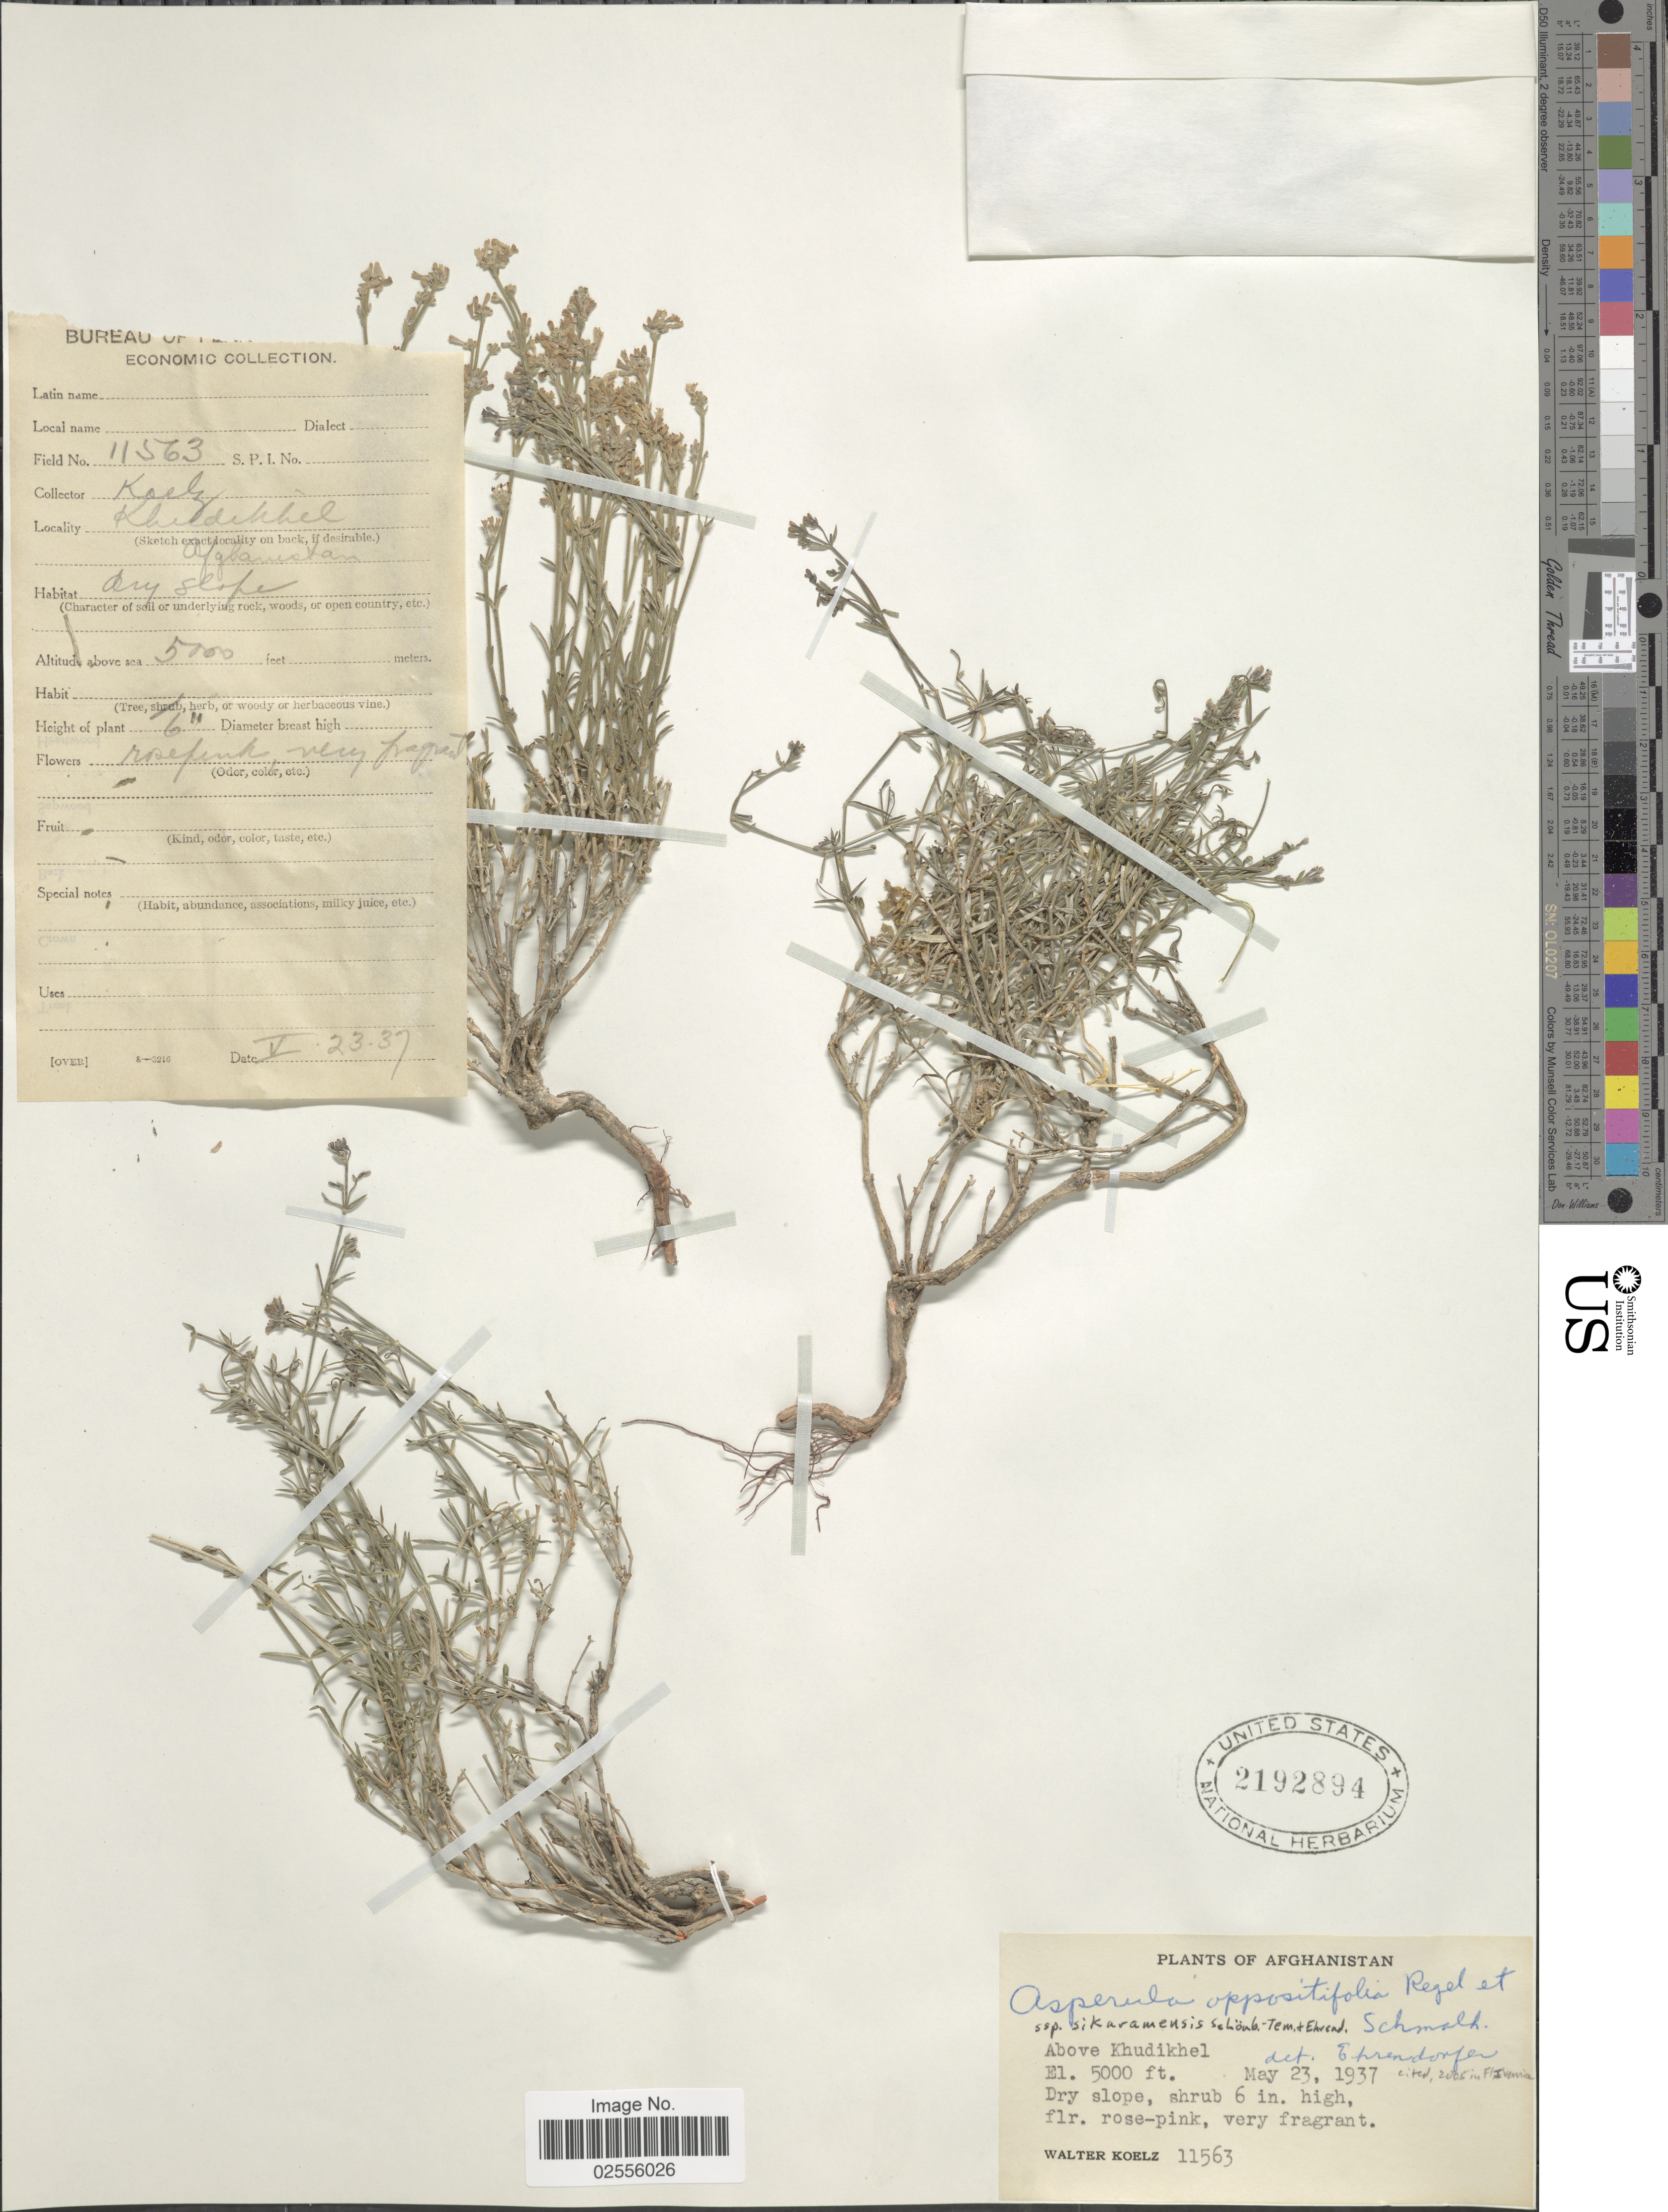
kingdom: Plantae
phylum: Tracheophyta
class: Magnoliopsida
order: Gentianales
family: Rubiaceae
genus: Asperula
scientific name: Asperula oppositifolia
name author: Regel & Schmalh.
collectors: W. N. Koelz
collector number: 11563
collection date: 1937-05-23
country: Afghanistan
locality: Khudikhel, dry slope.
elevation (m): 1524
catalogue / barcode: US 2192894